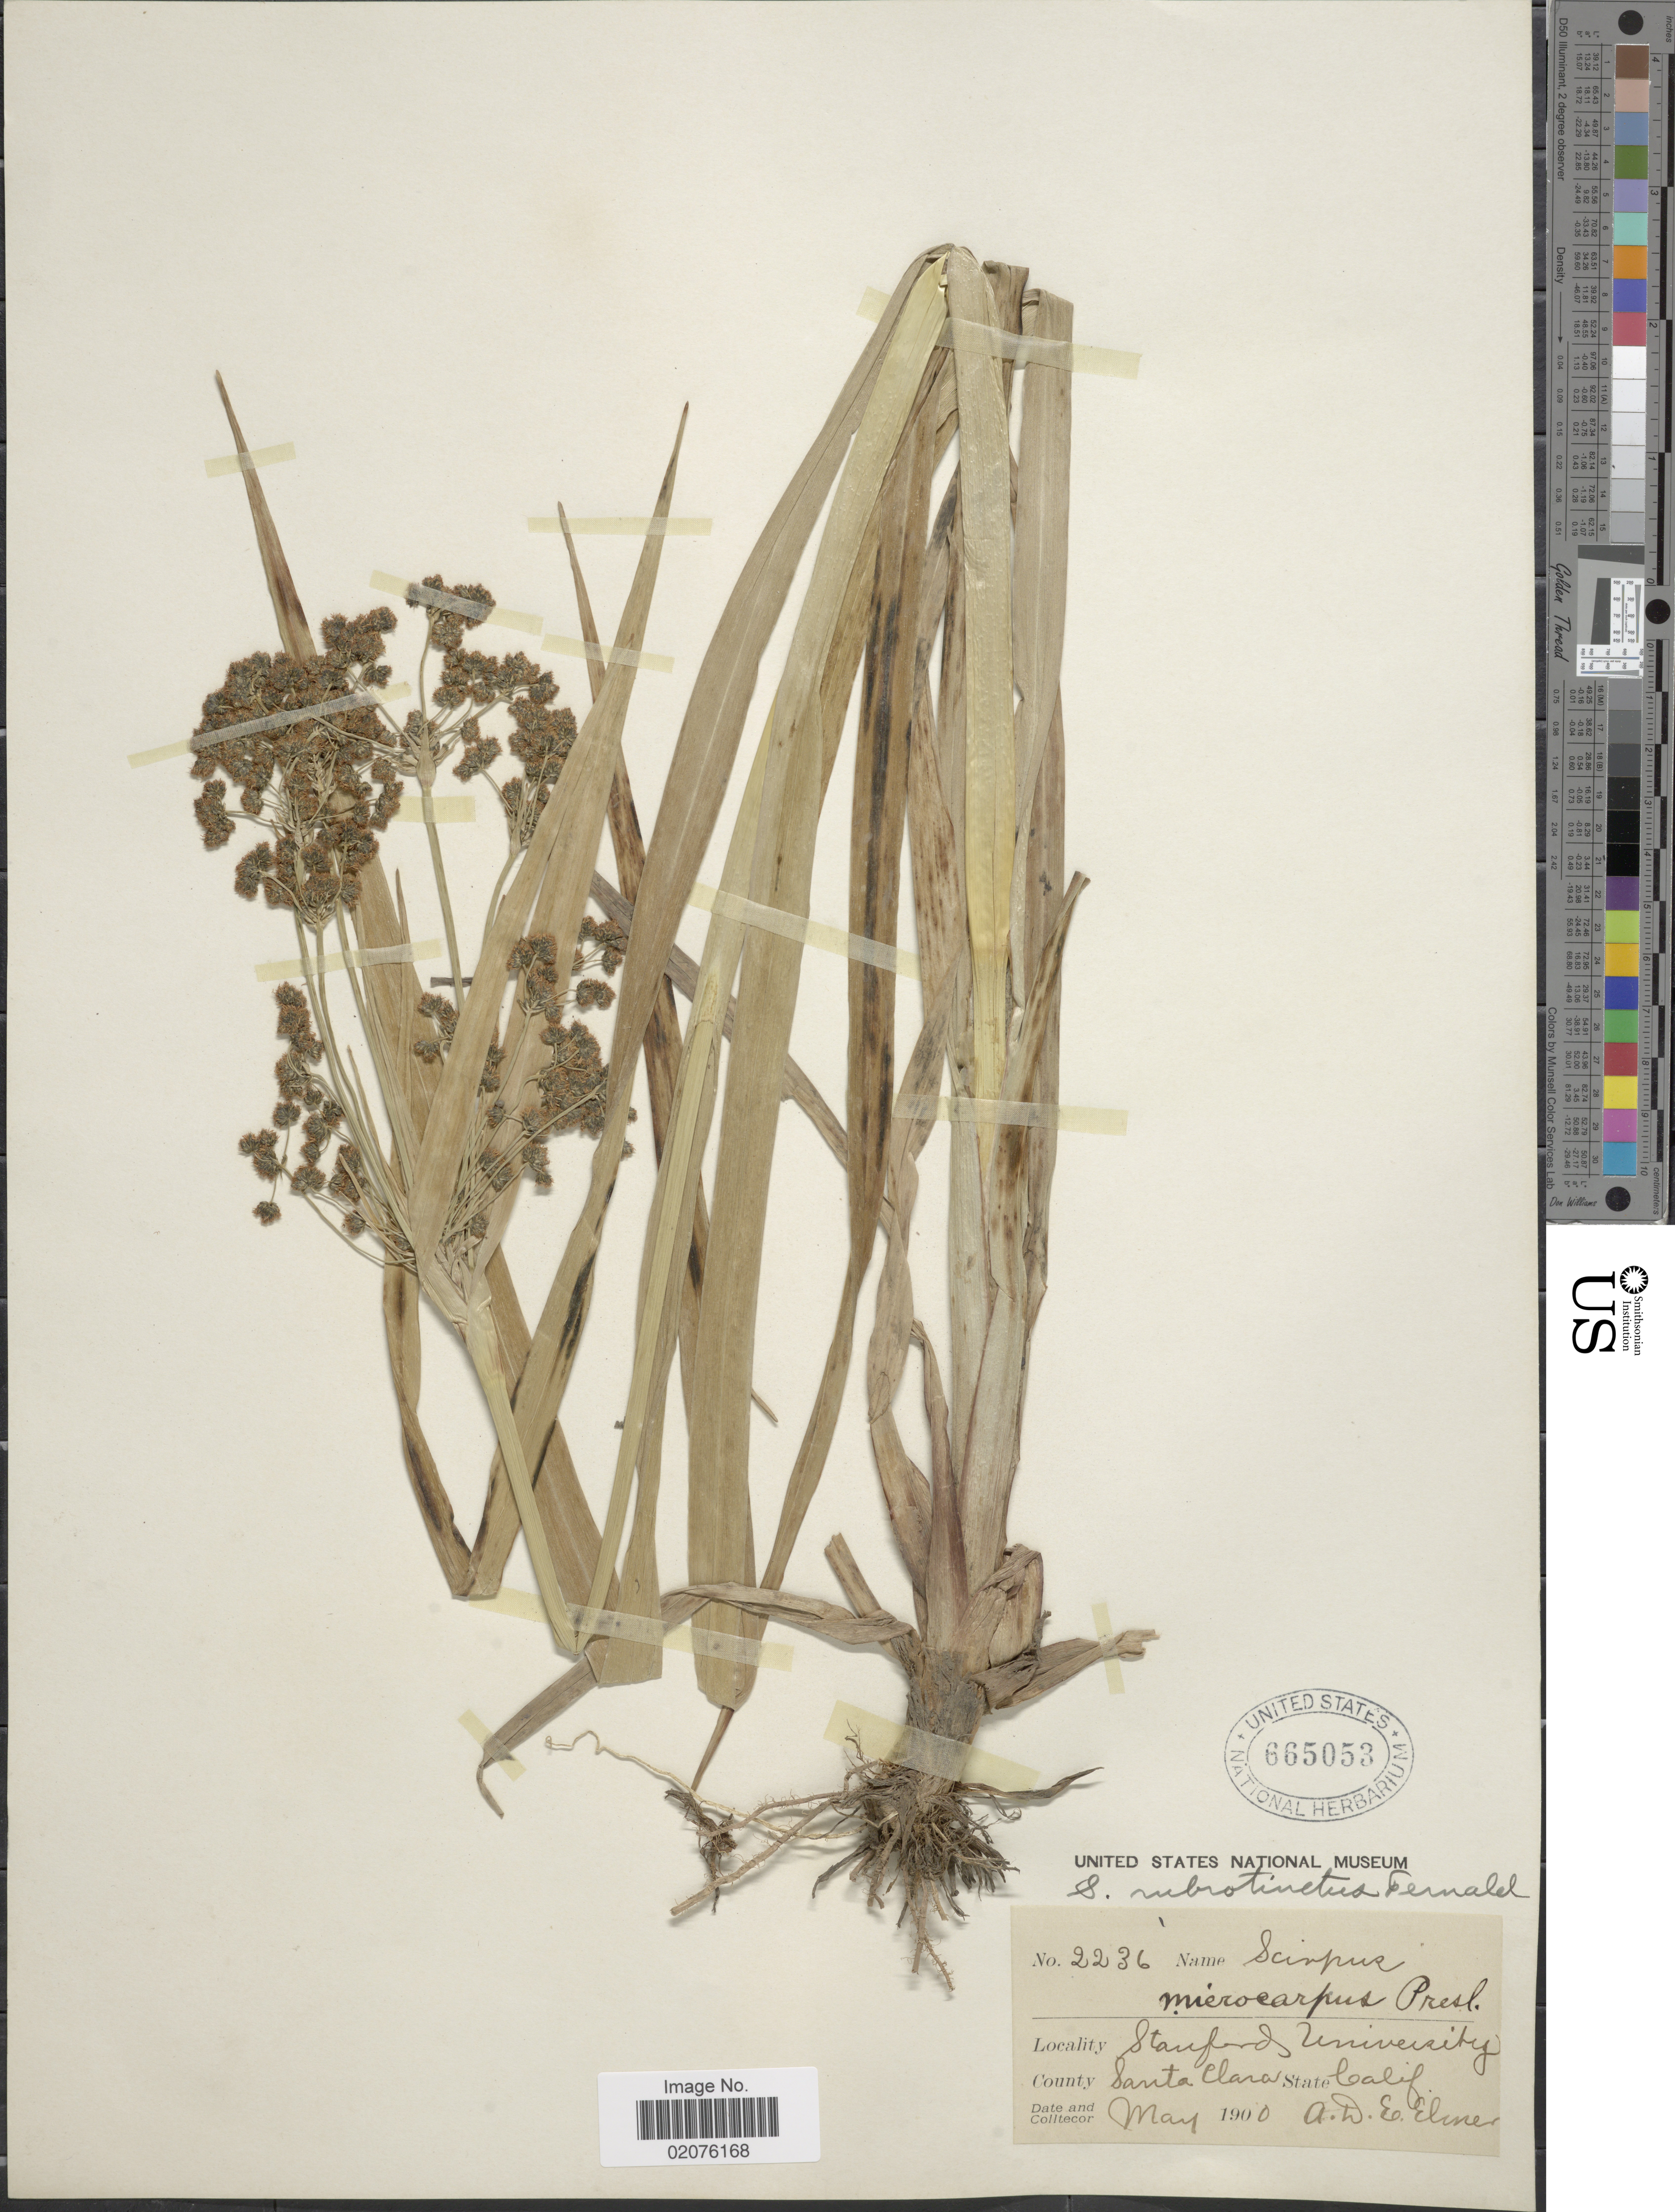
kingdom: Plantae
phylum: Tracheophyta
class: Liliopsida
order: Poales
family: Cyperaceae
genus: Scirpus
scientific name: Scirpus microcarpus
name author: J. Presl & C. Presl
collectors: A. D. E. Elmer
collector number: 2236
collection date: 1900-05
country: United States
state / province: California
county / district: Santa Clara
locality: Stanford University, County Santa Clara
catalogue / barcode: US 665053